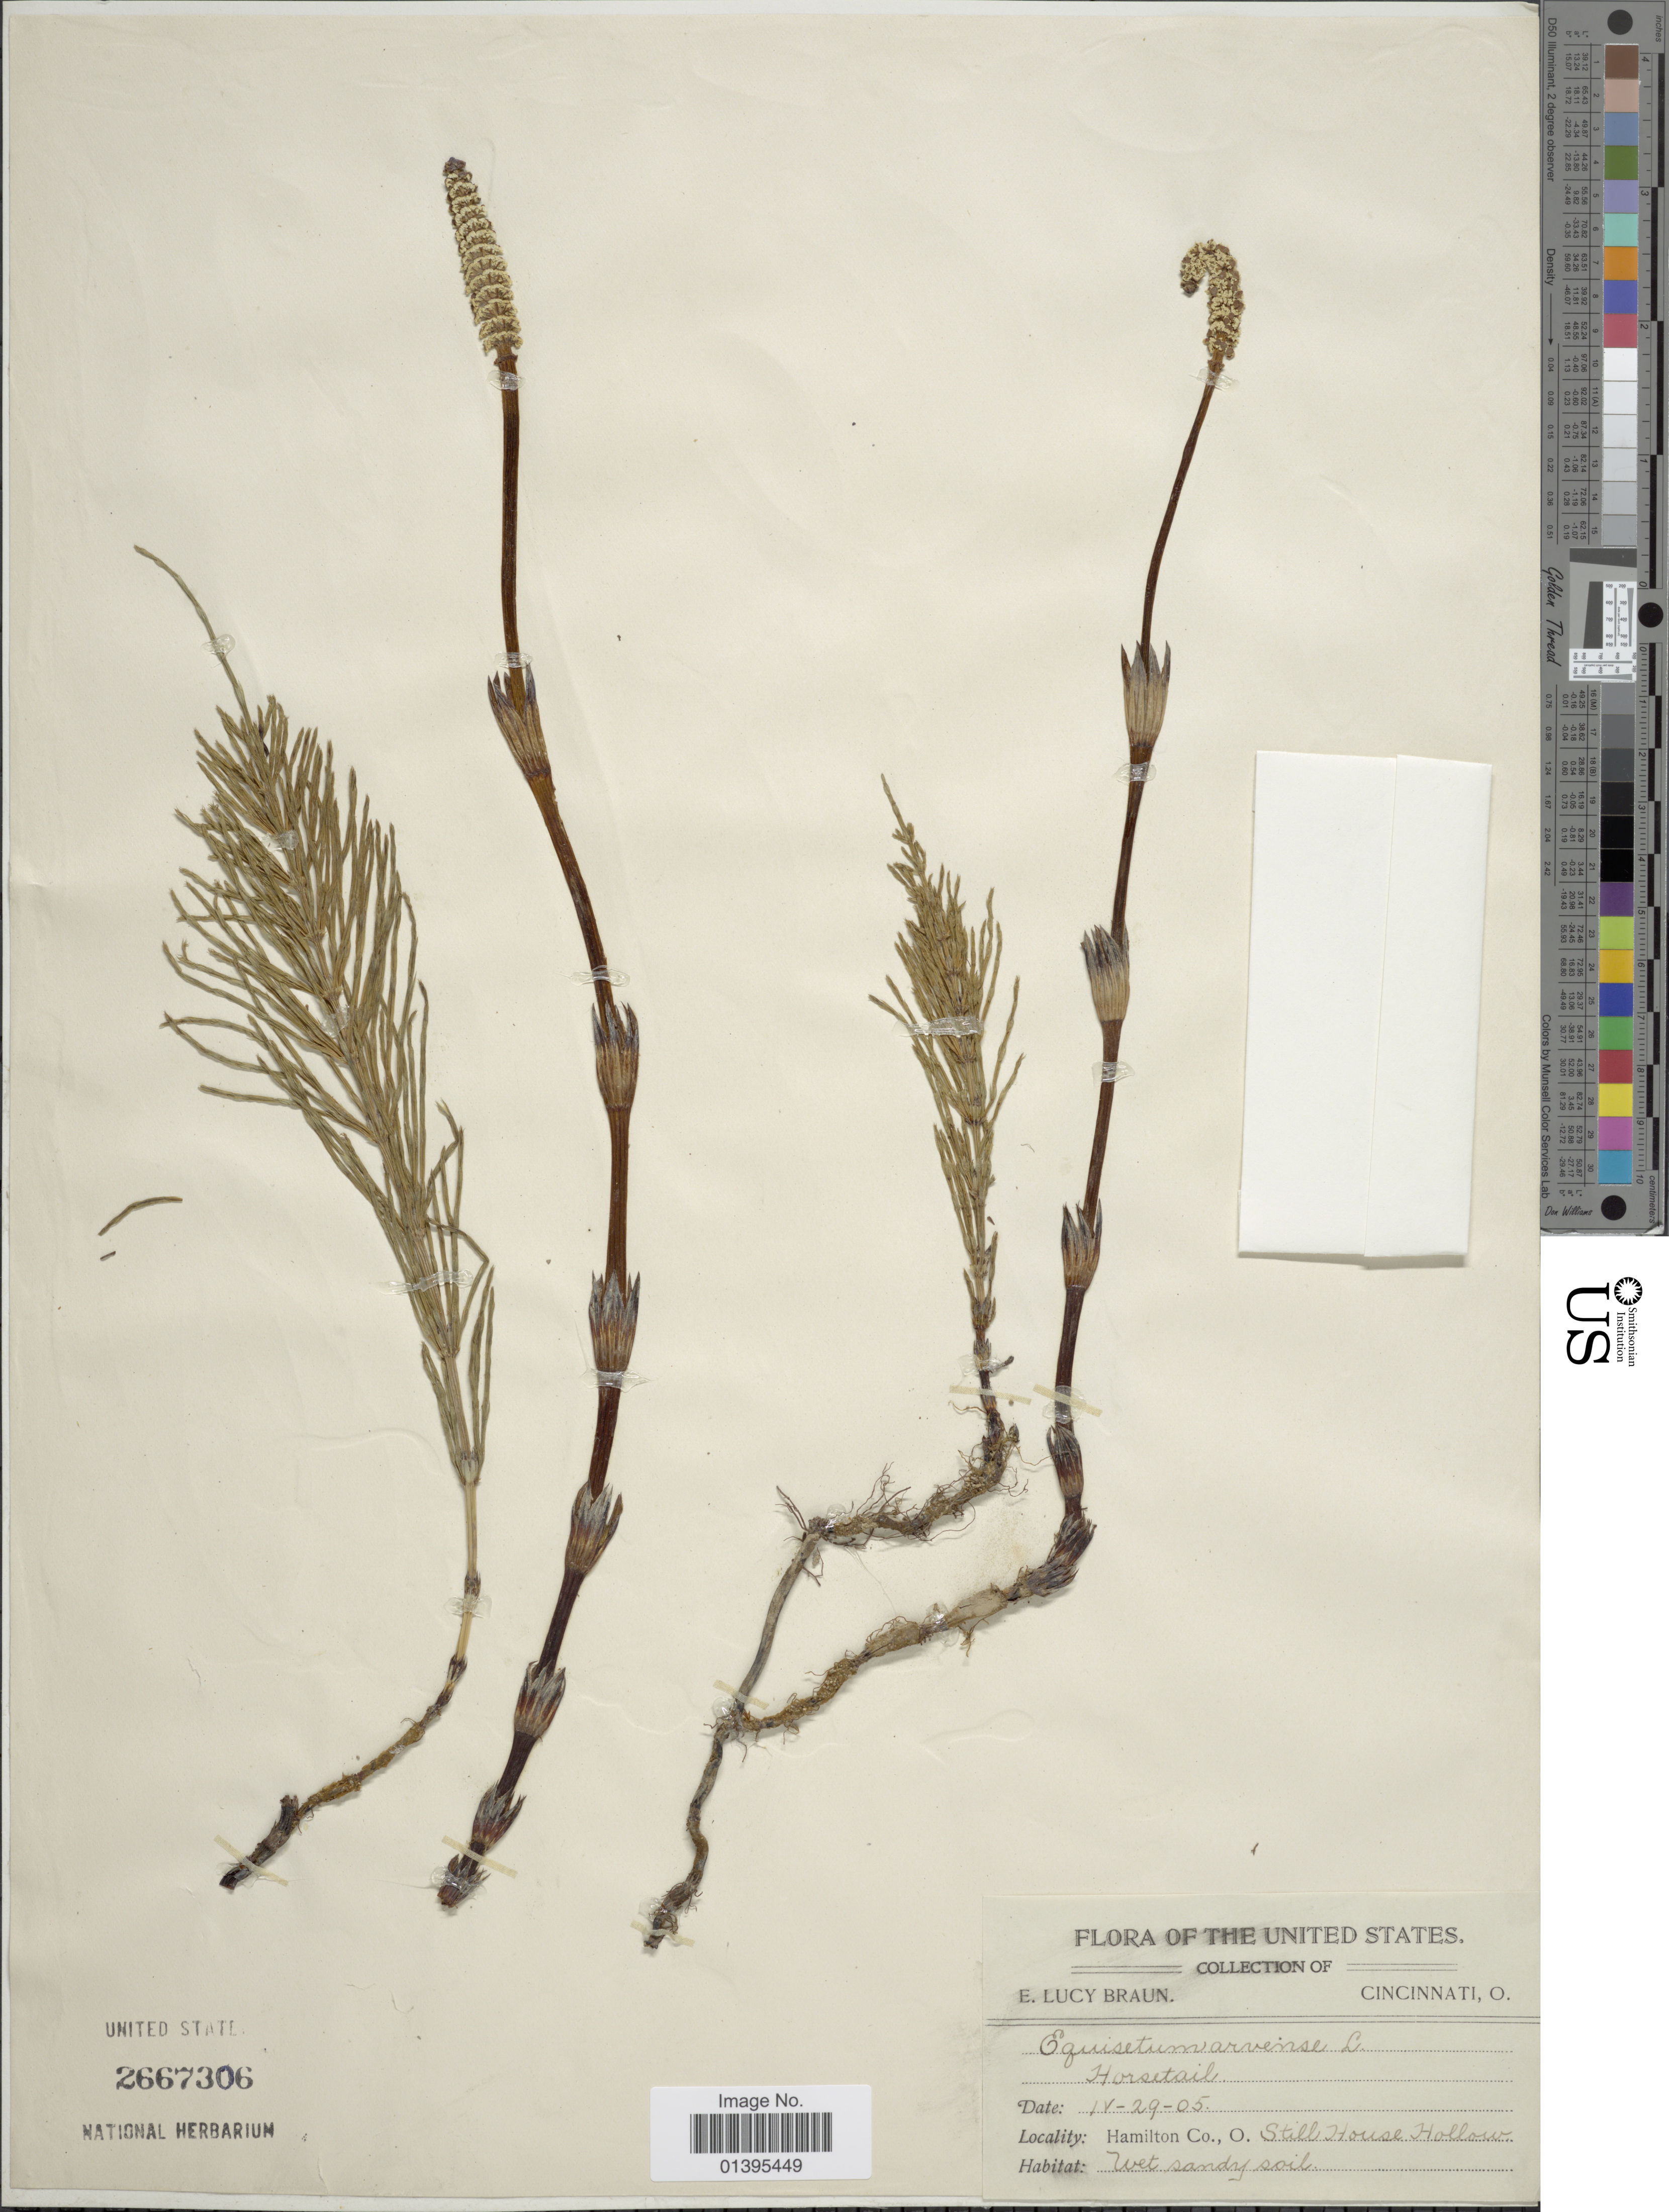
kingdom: Plantae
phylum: Tracheophyta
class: Polypodiopsida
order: Equisetales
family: Equisetaceae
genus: Equisetum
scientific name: Equisetum arvense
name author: L.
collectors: E. L. Braun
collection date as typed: Transcribed d/m/y: 29/4/5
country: United States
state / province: Ohio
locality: Hamilton Co., O. Stille House Hollow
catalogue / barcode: US 2667306